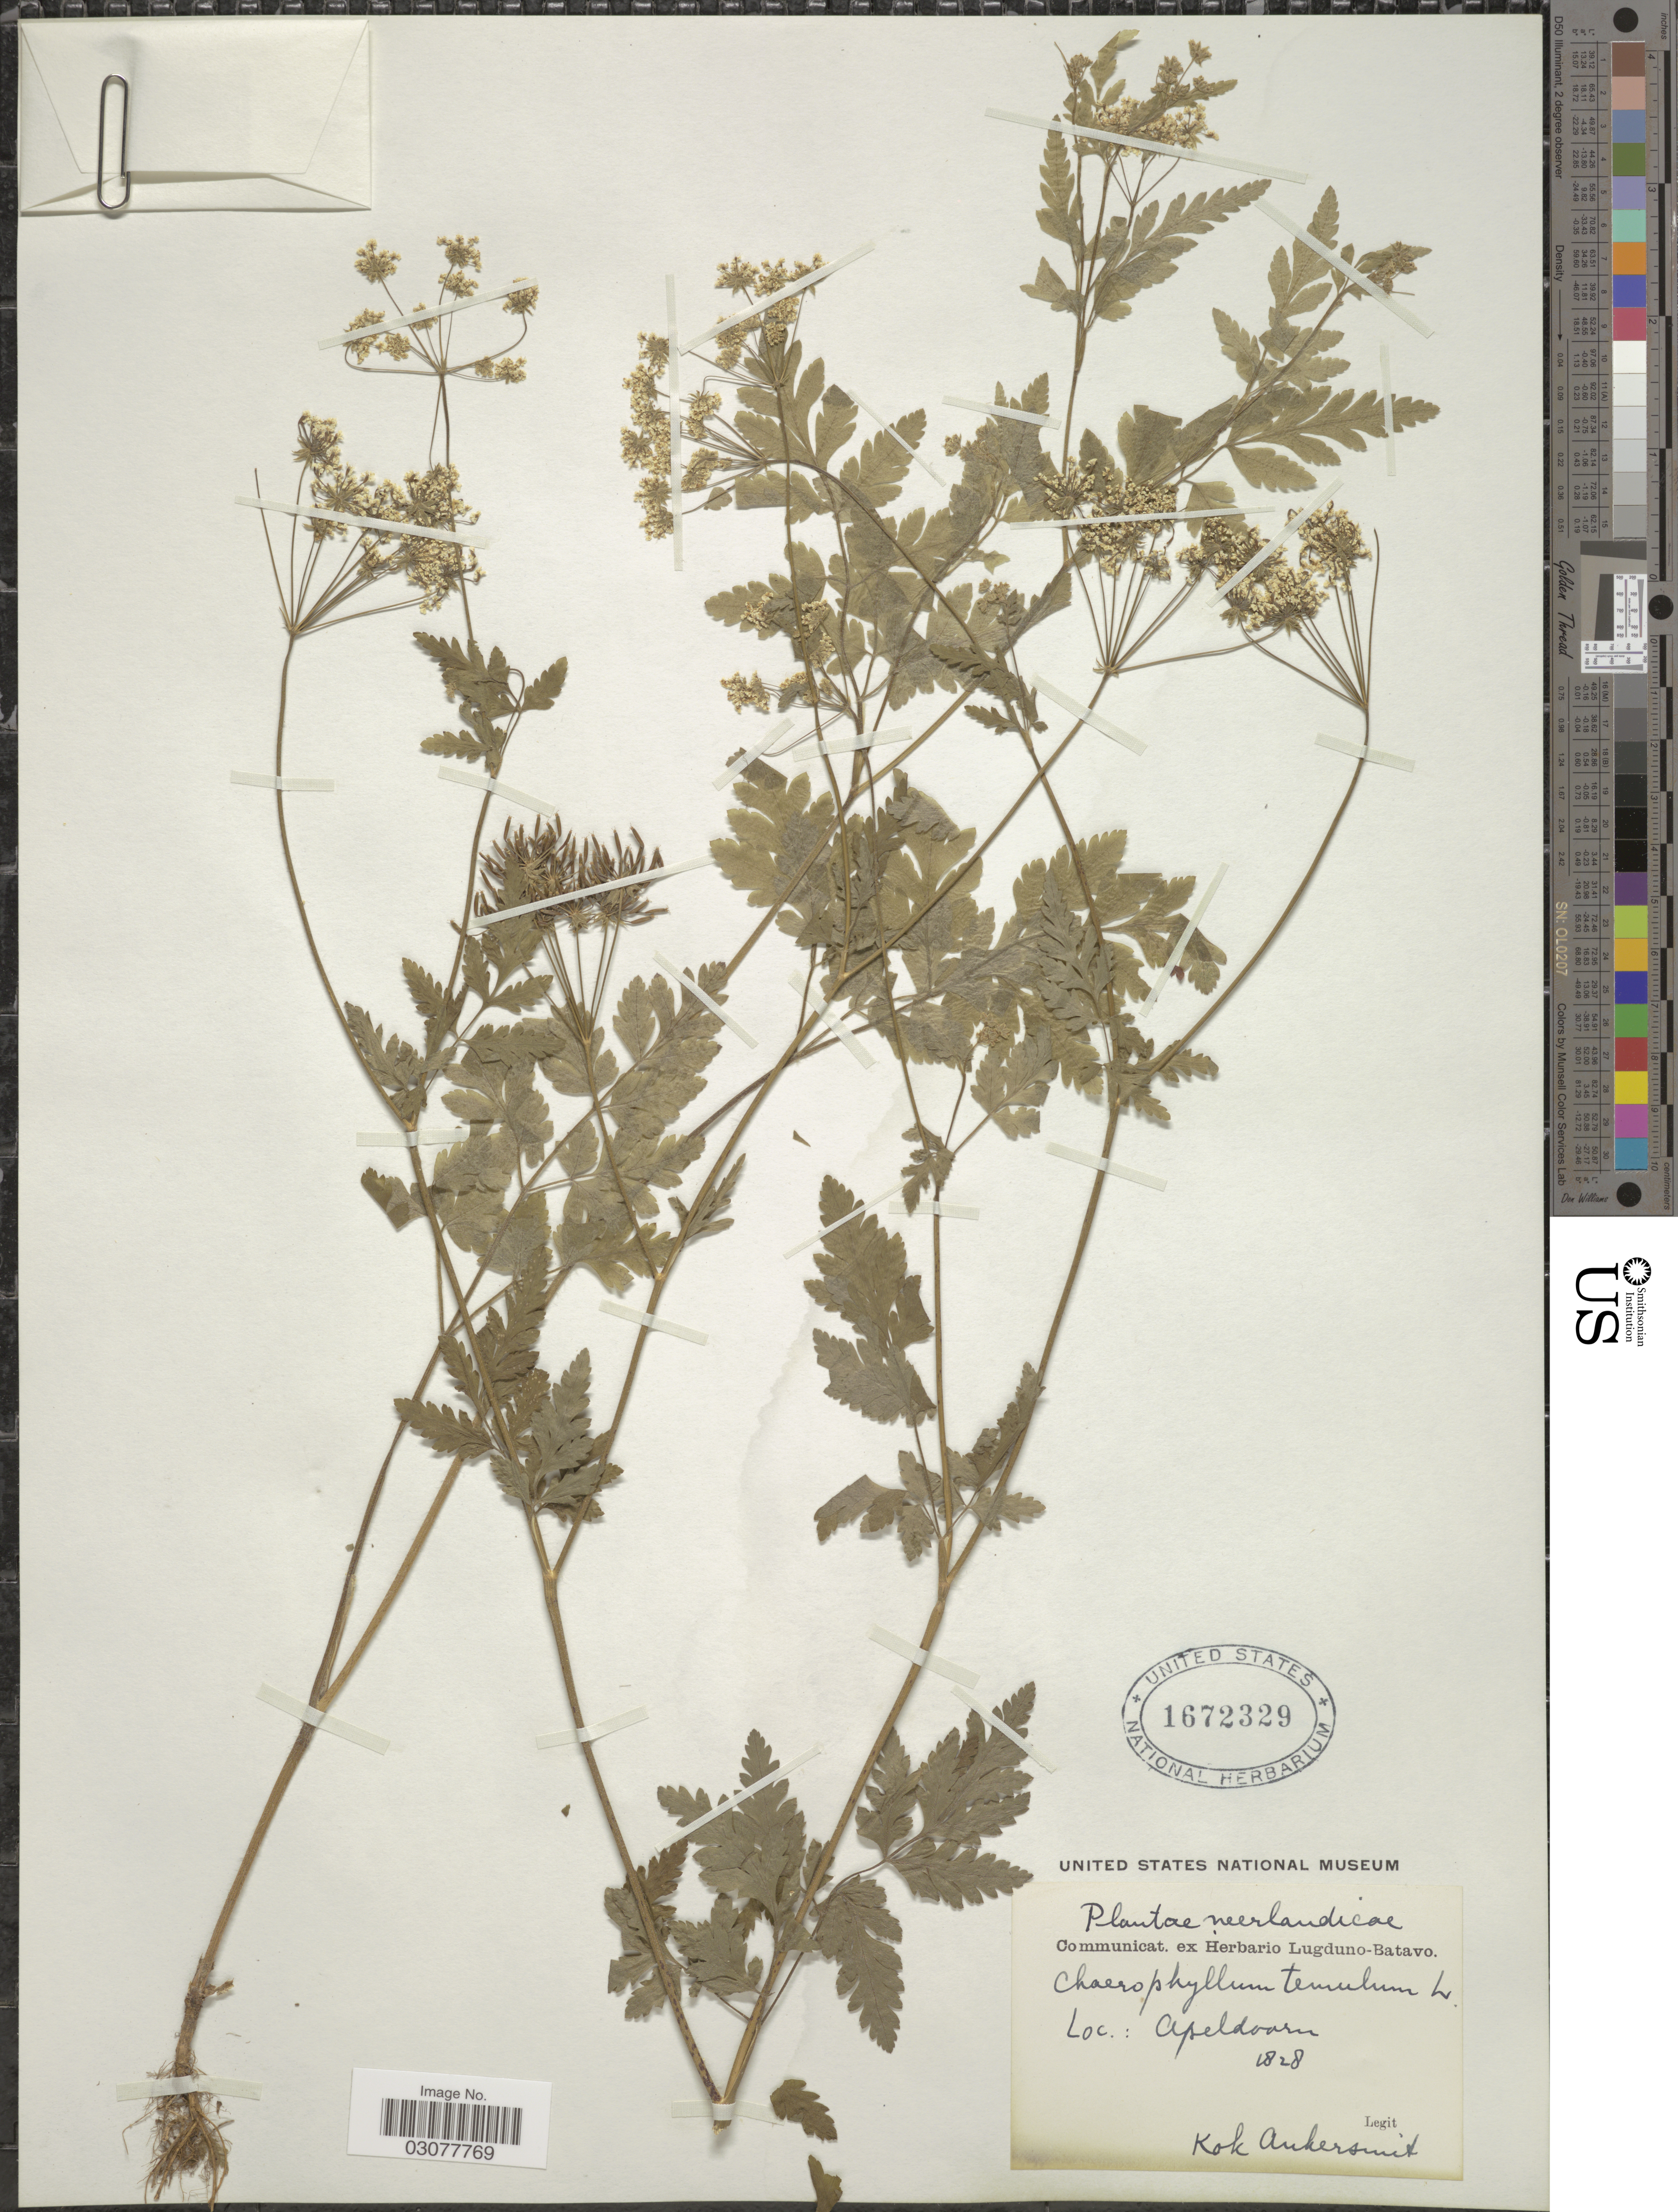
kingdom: Plantae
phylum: Tracheophyta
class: Magnoliopsida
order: Apiales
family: Apiaceae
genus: Chaerophyllum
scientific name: Chaerophyllum temulum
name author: L.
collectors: Kok Ankersmit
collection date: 1828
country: Netherlands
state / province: Gelderland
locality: Neerlandicae, Apeldoorn.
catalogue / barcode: US 1672329